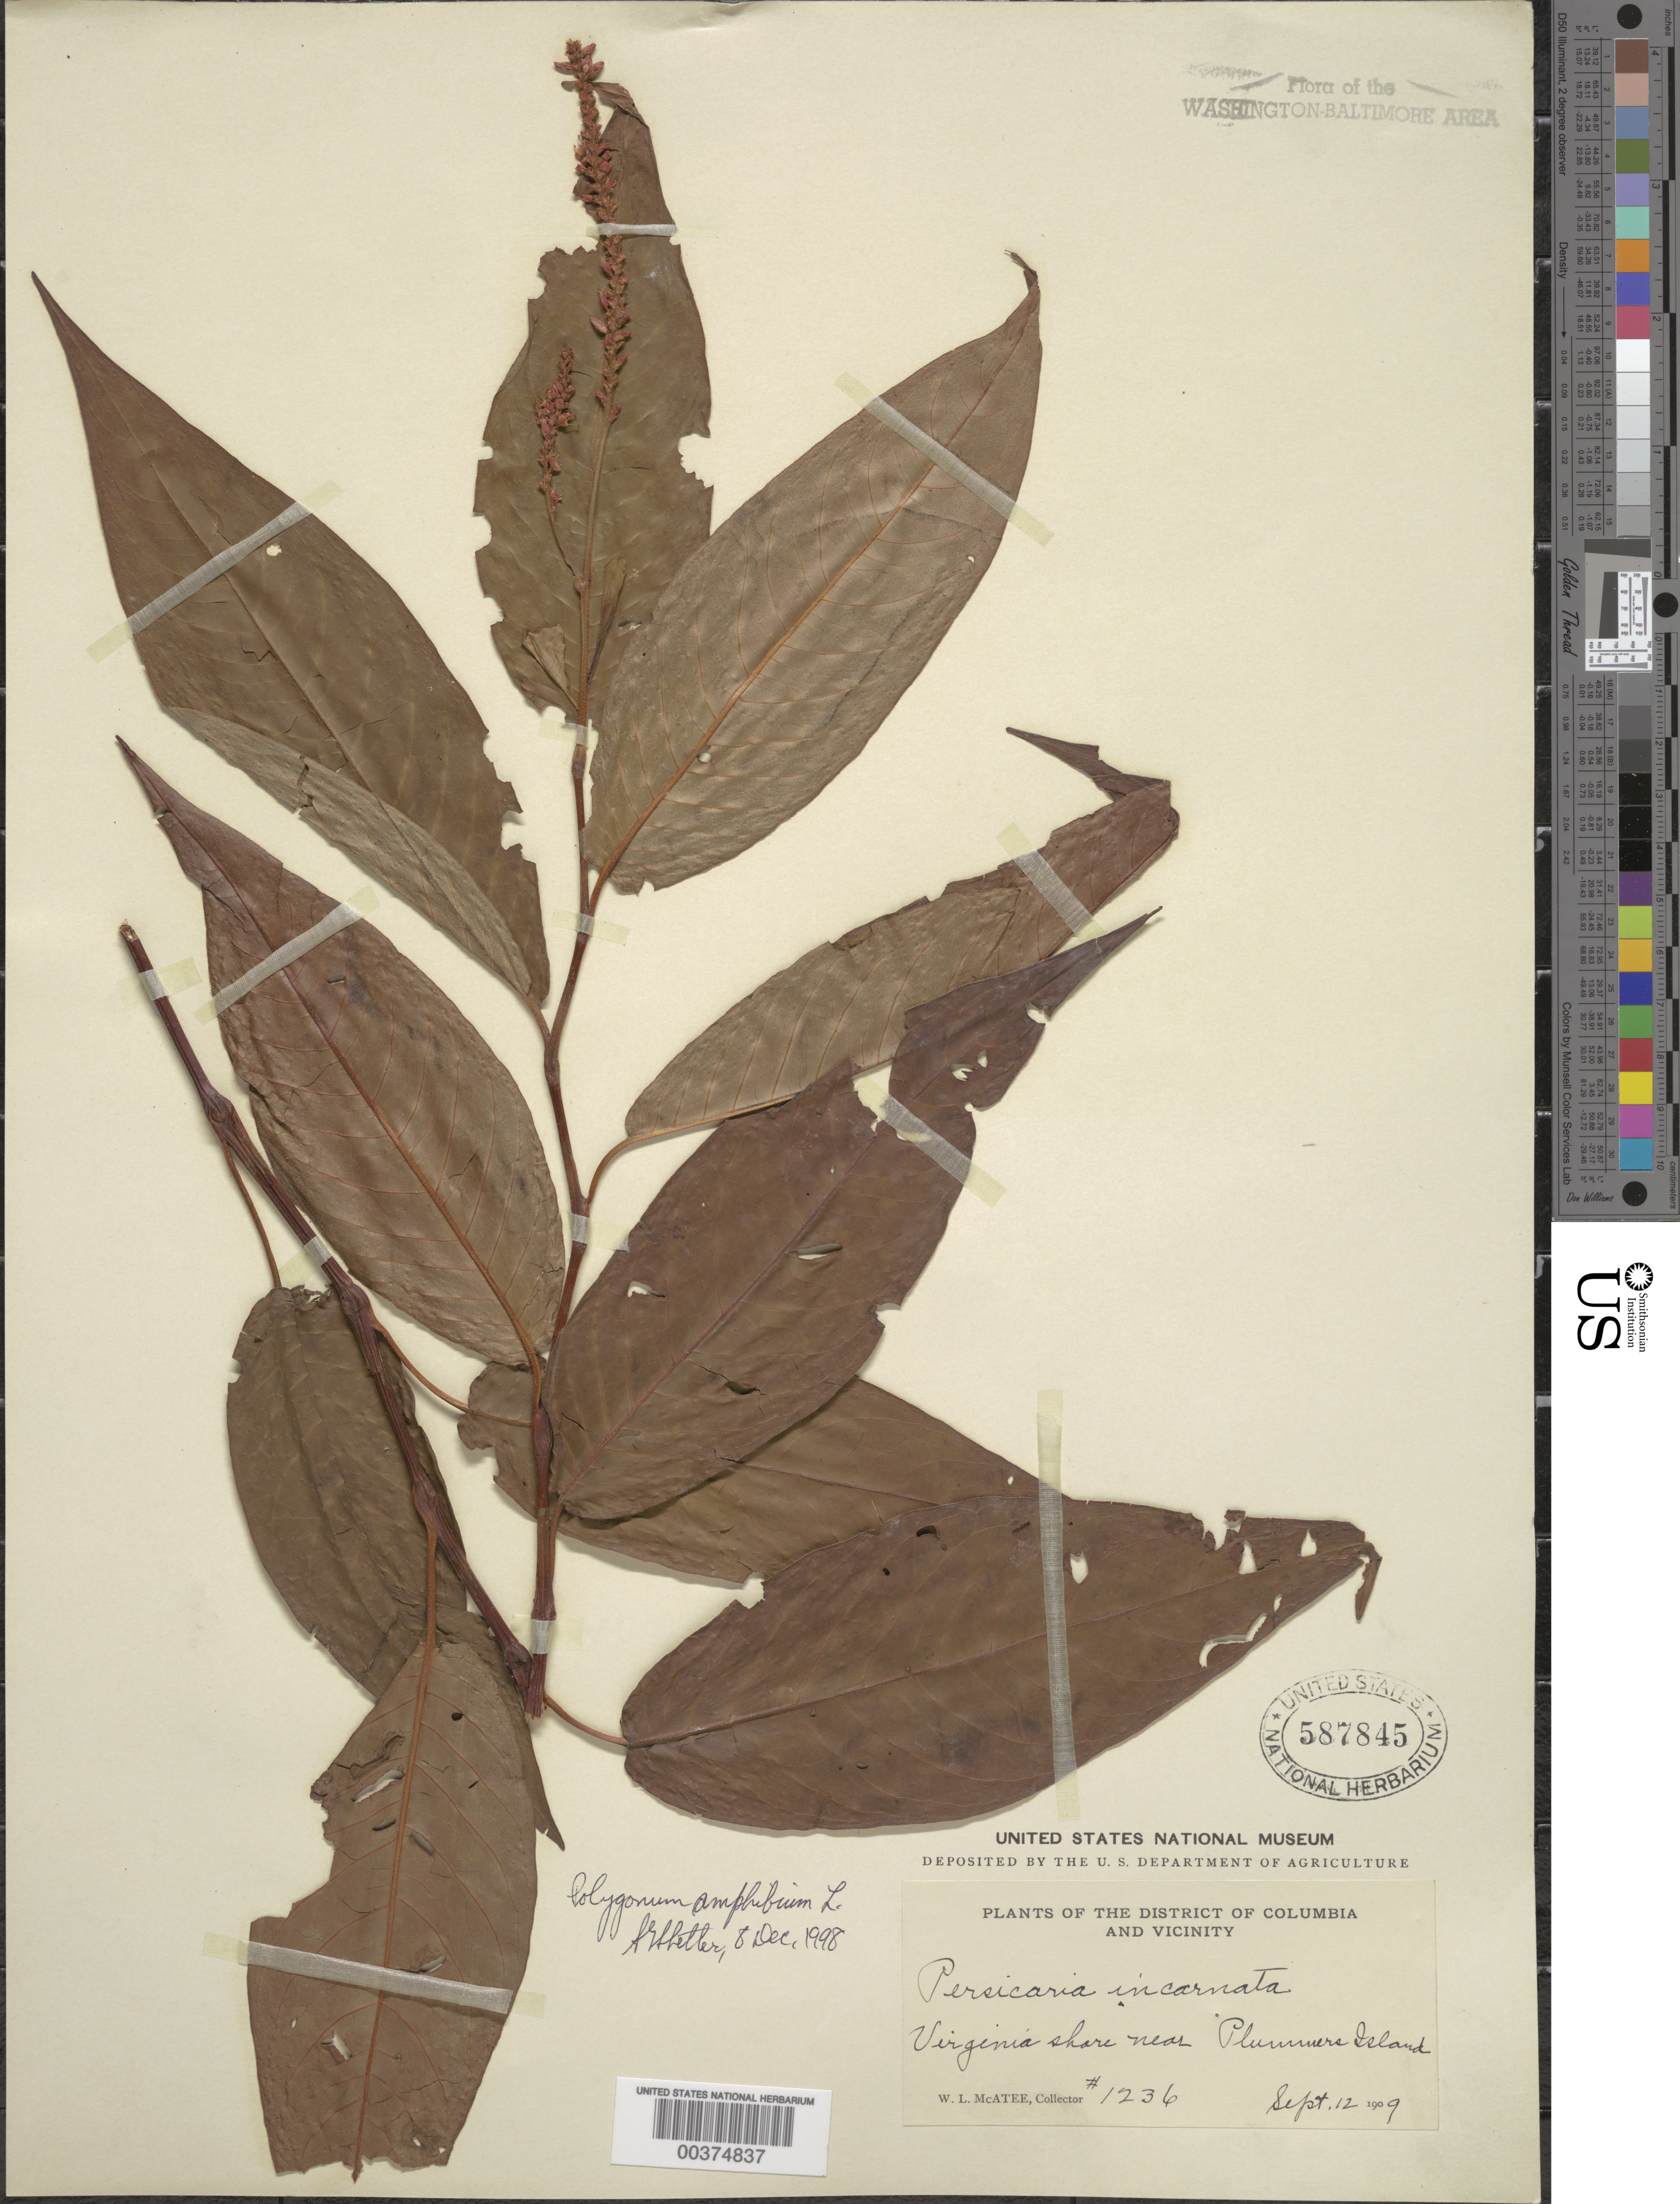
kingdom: Plantae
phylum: Tracheophyta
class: Magnoliopsida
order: Caryophyllales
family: Polygonaceae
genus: Persicaria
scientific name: Persicaria coccinea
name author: (Muhl. ex Willd.) Greene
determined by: Atha, D. E.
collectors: W. McAtee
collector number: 1236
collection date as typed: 12 Sep 1909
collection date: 1909-09-12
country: United States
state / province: Virginia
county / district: Fairfax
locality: Potomac banks opposite Plummers Island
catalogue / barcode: US 587845